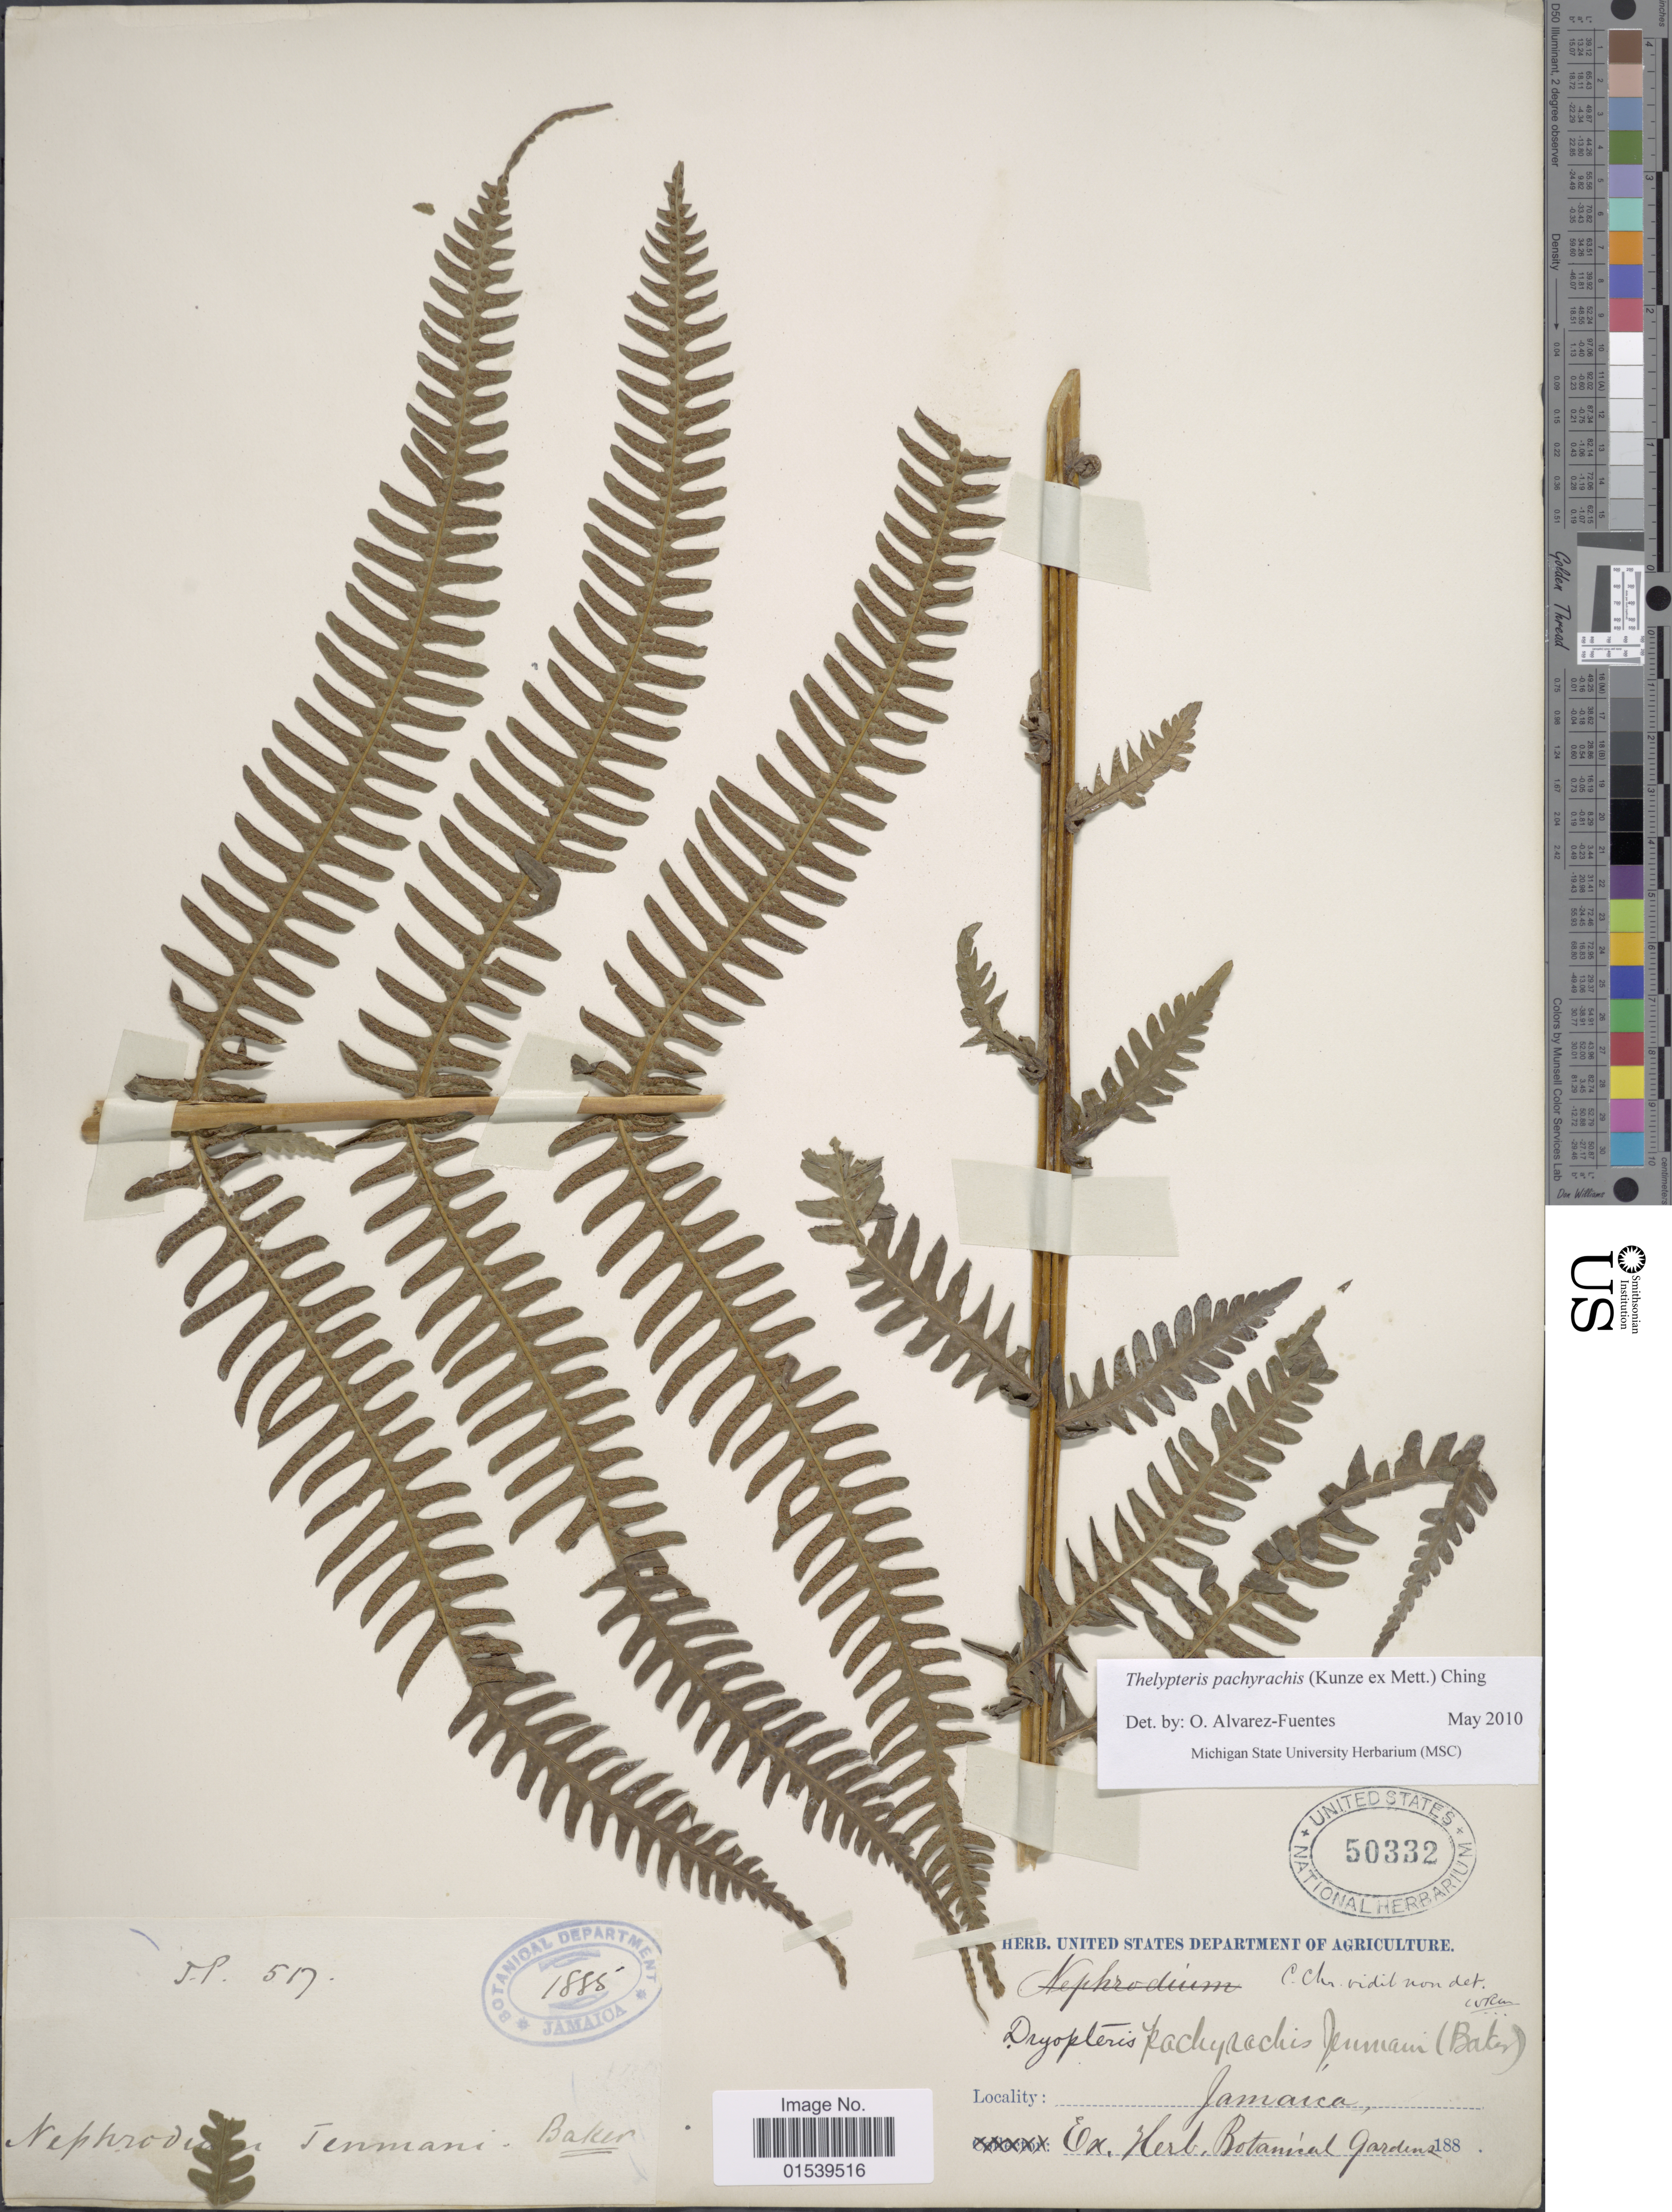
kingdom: Plantae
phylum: Tracheophyta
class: Polypodiopsida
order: Polypodiales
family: Thelypteridaceae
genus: Amauropelta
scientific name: Amauropelta pachyrachis (Kunze) comb. nov., ined 2015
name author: (Kunze)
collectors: J.P.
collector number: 517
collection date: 1885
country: Jamaica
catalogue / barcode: US 50332